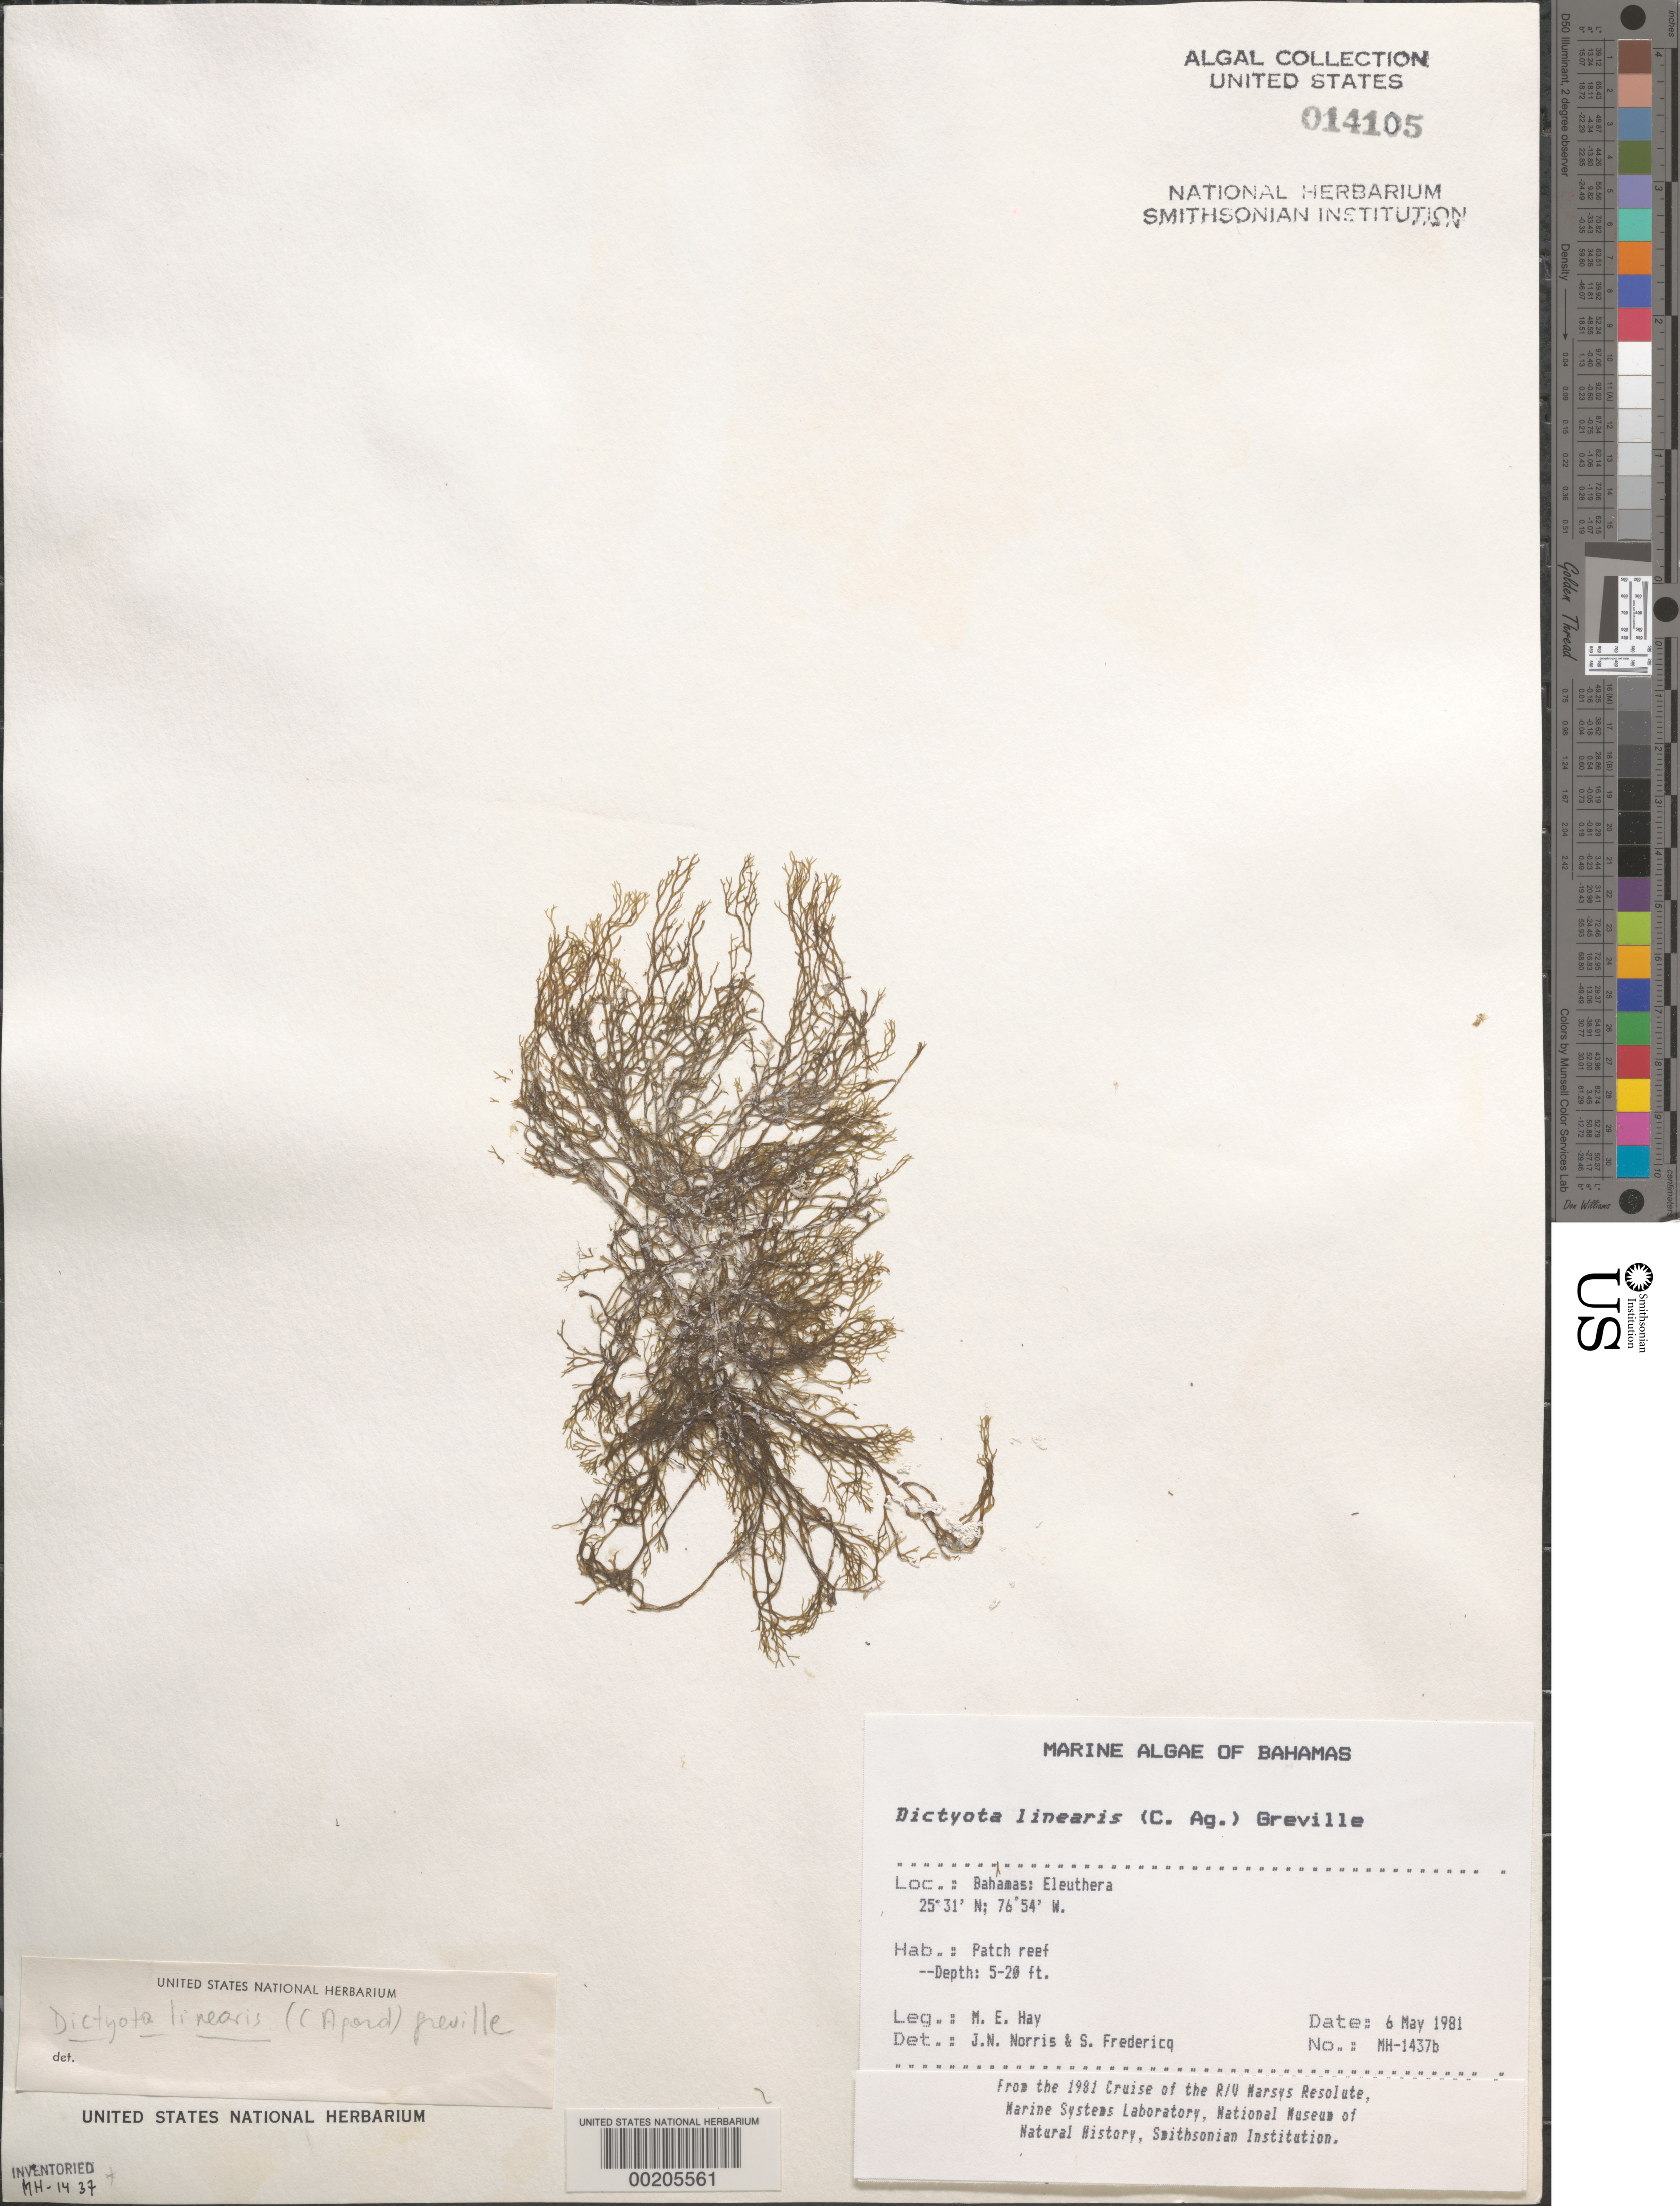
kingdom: Chromista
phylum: Ochrophyta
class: Phaeophyceae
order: Dictyotales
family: Dictyotaceae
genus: Dictyota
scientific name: Dictyota linearis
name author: (C. Agardh) Grev.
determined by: Norris, J. N.; Fredericq, S.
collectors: M. E. Hay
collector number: MEH-1437b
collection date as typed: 06 May 1981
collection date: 1981-05-06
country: Bahamas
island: Eleuthera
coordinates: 23 31' N, 76 54' W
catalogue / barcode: US 14105